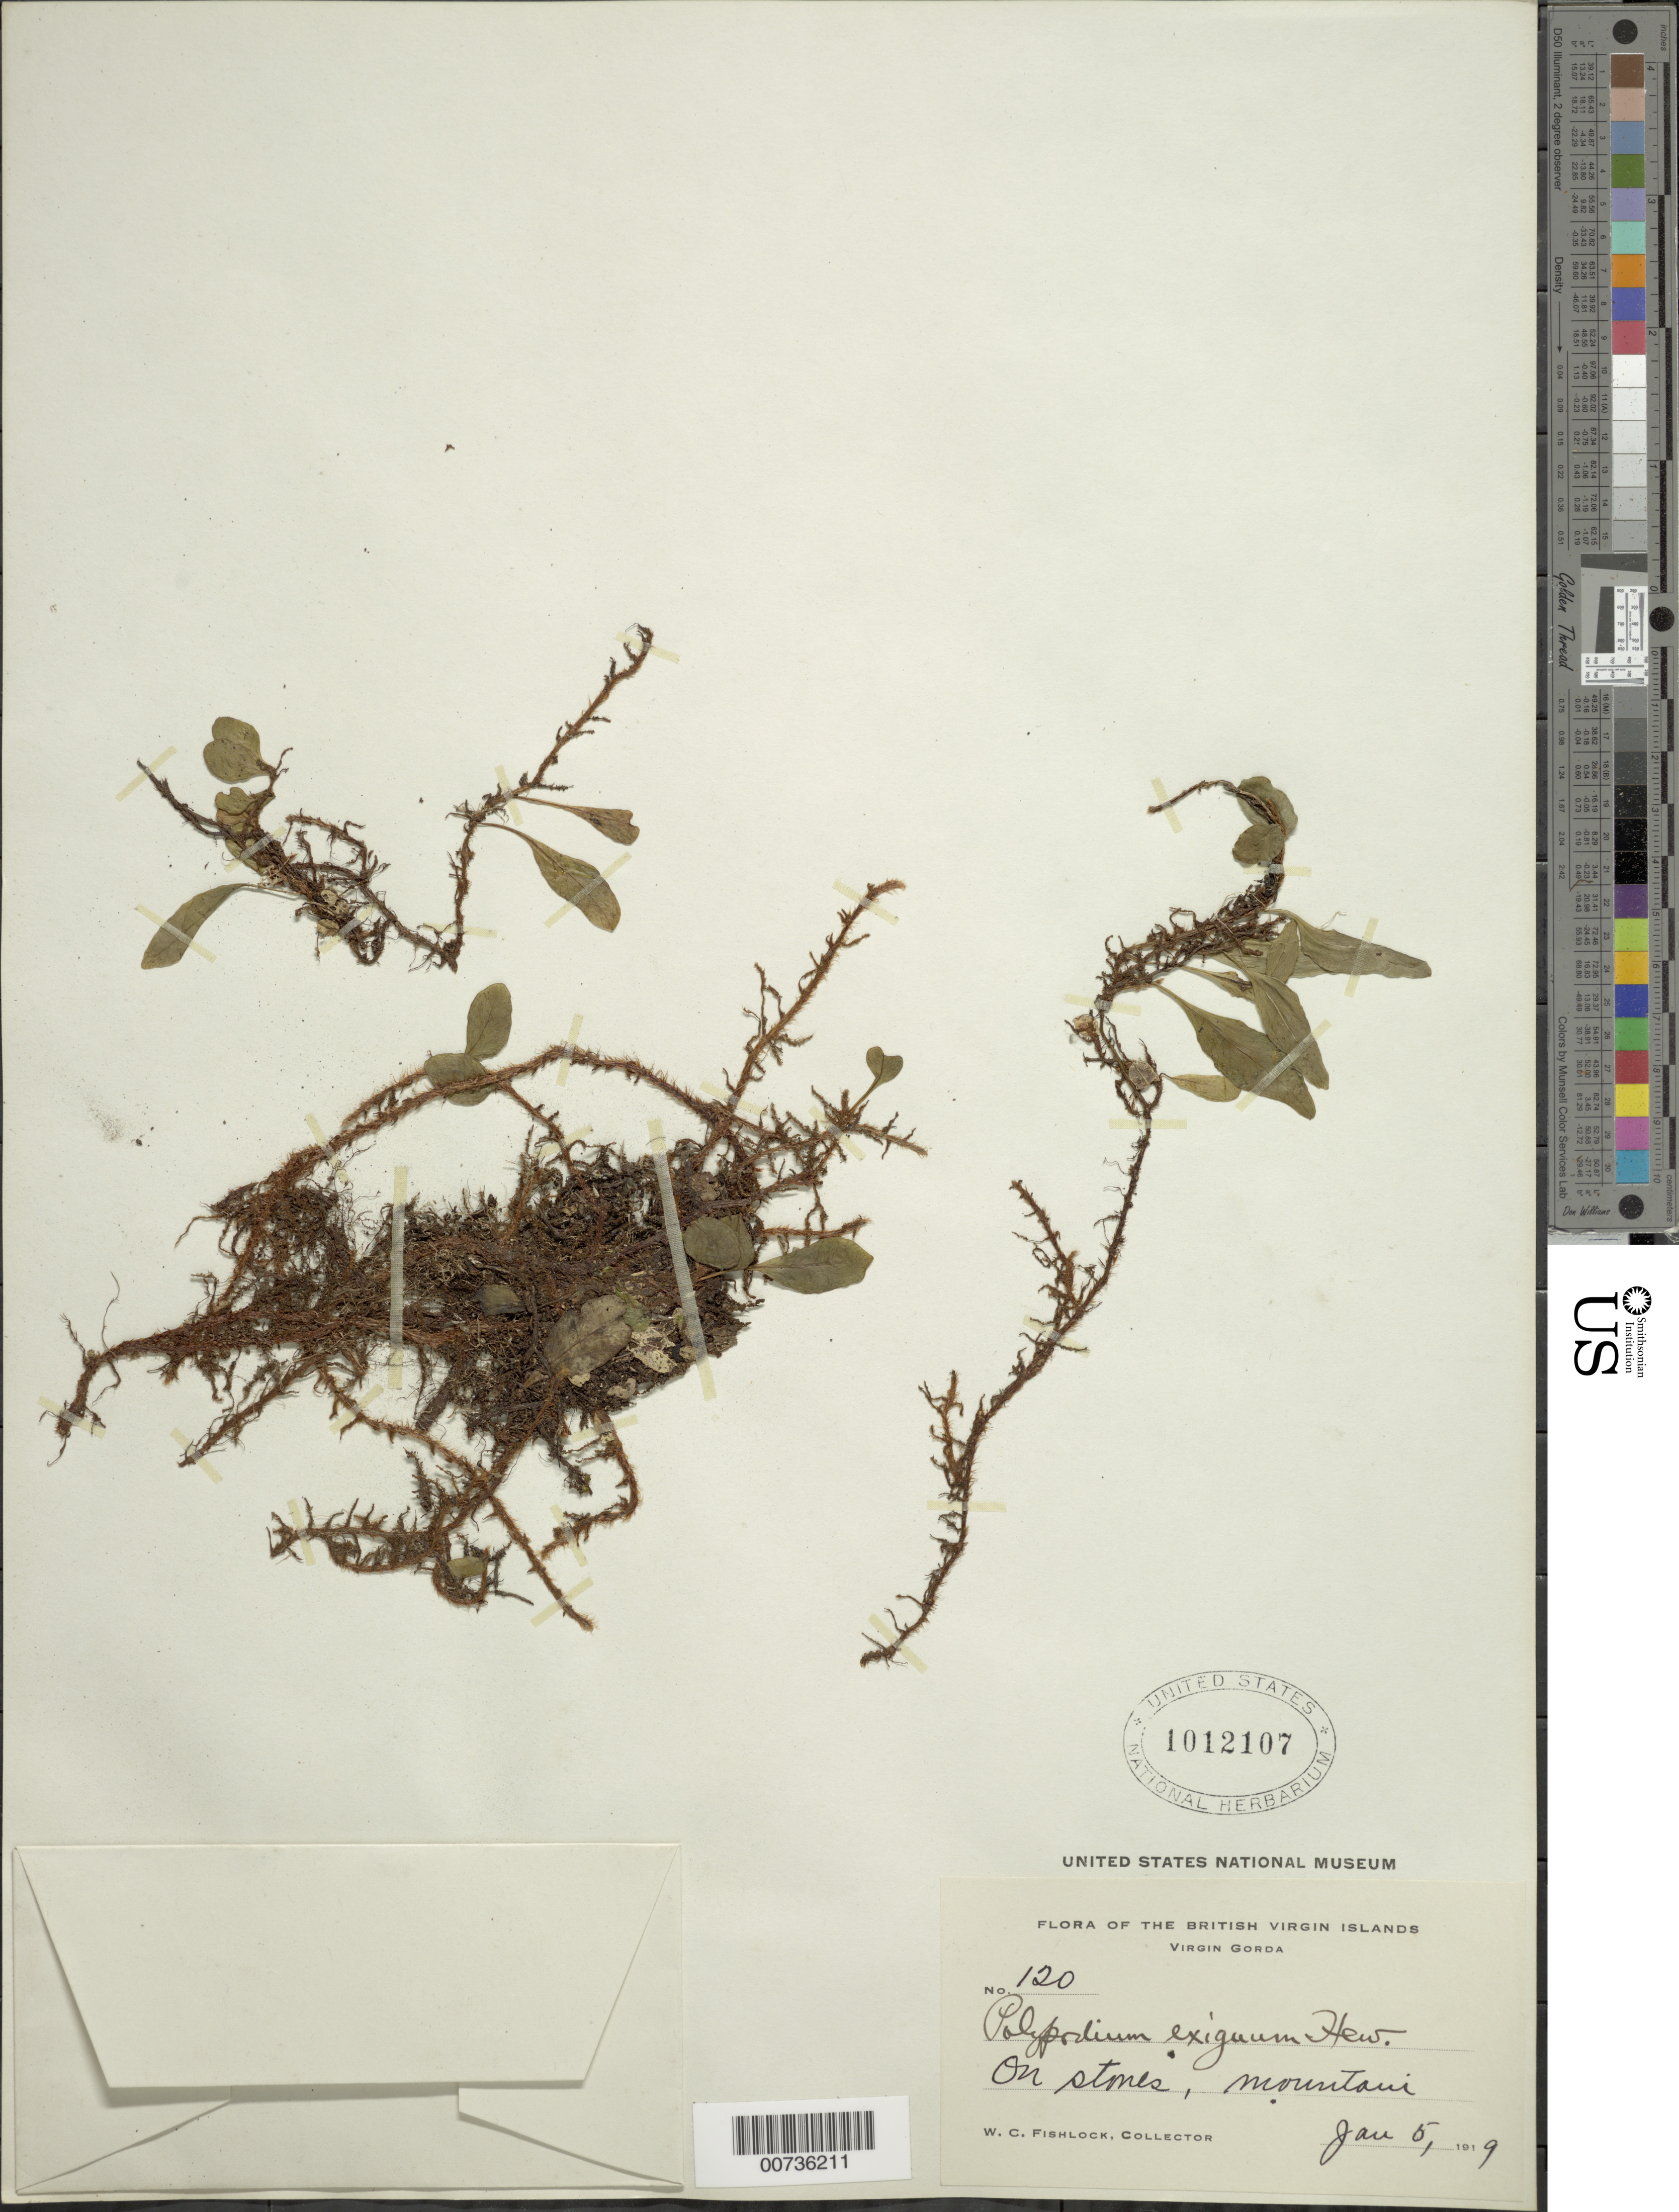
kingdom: Plantae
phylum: Tracheophyta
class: Polypodiopsida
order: Polypodiales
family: Polypodiaceae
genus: Microgramma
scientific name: Microgramma heterophylla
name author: (L.) Wherry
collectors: W. Fishlock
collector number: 120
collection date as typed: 05 Jan 1919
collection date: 1919-01-05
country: British Virgin Islands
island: Virgin Gorda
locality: Mountain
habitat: On stones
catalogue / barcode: US 1012107